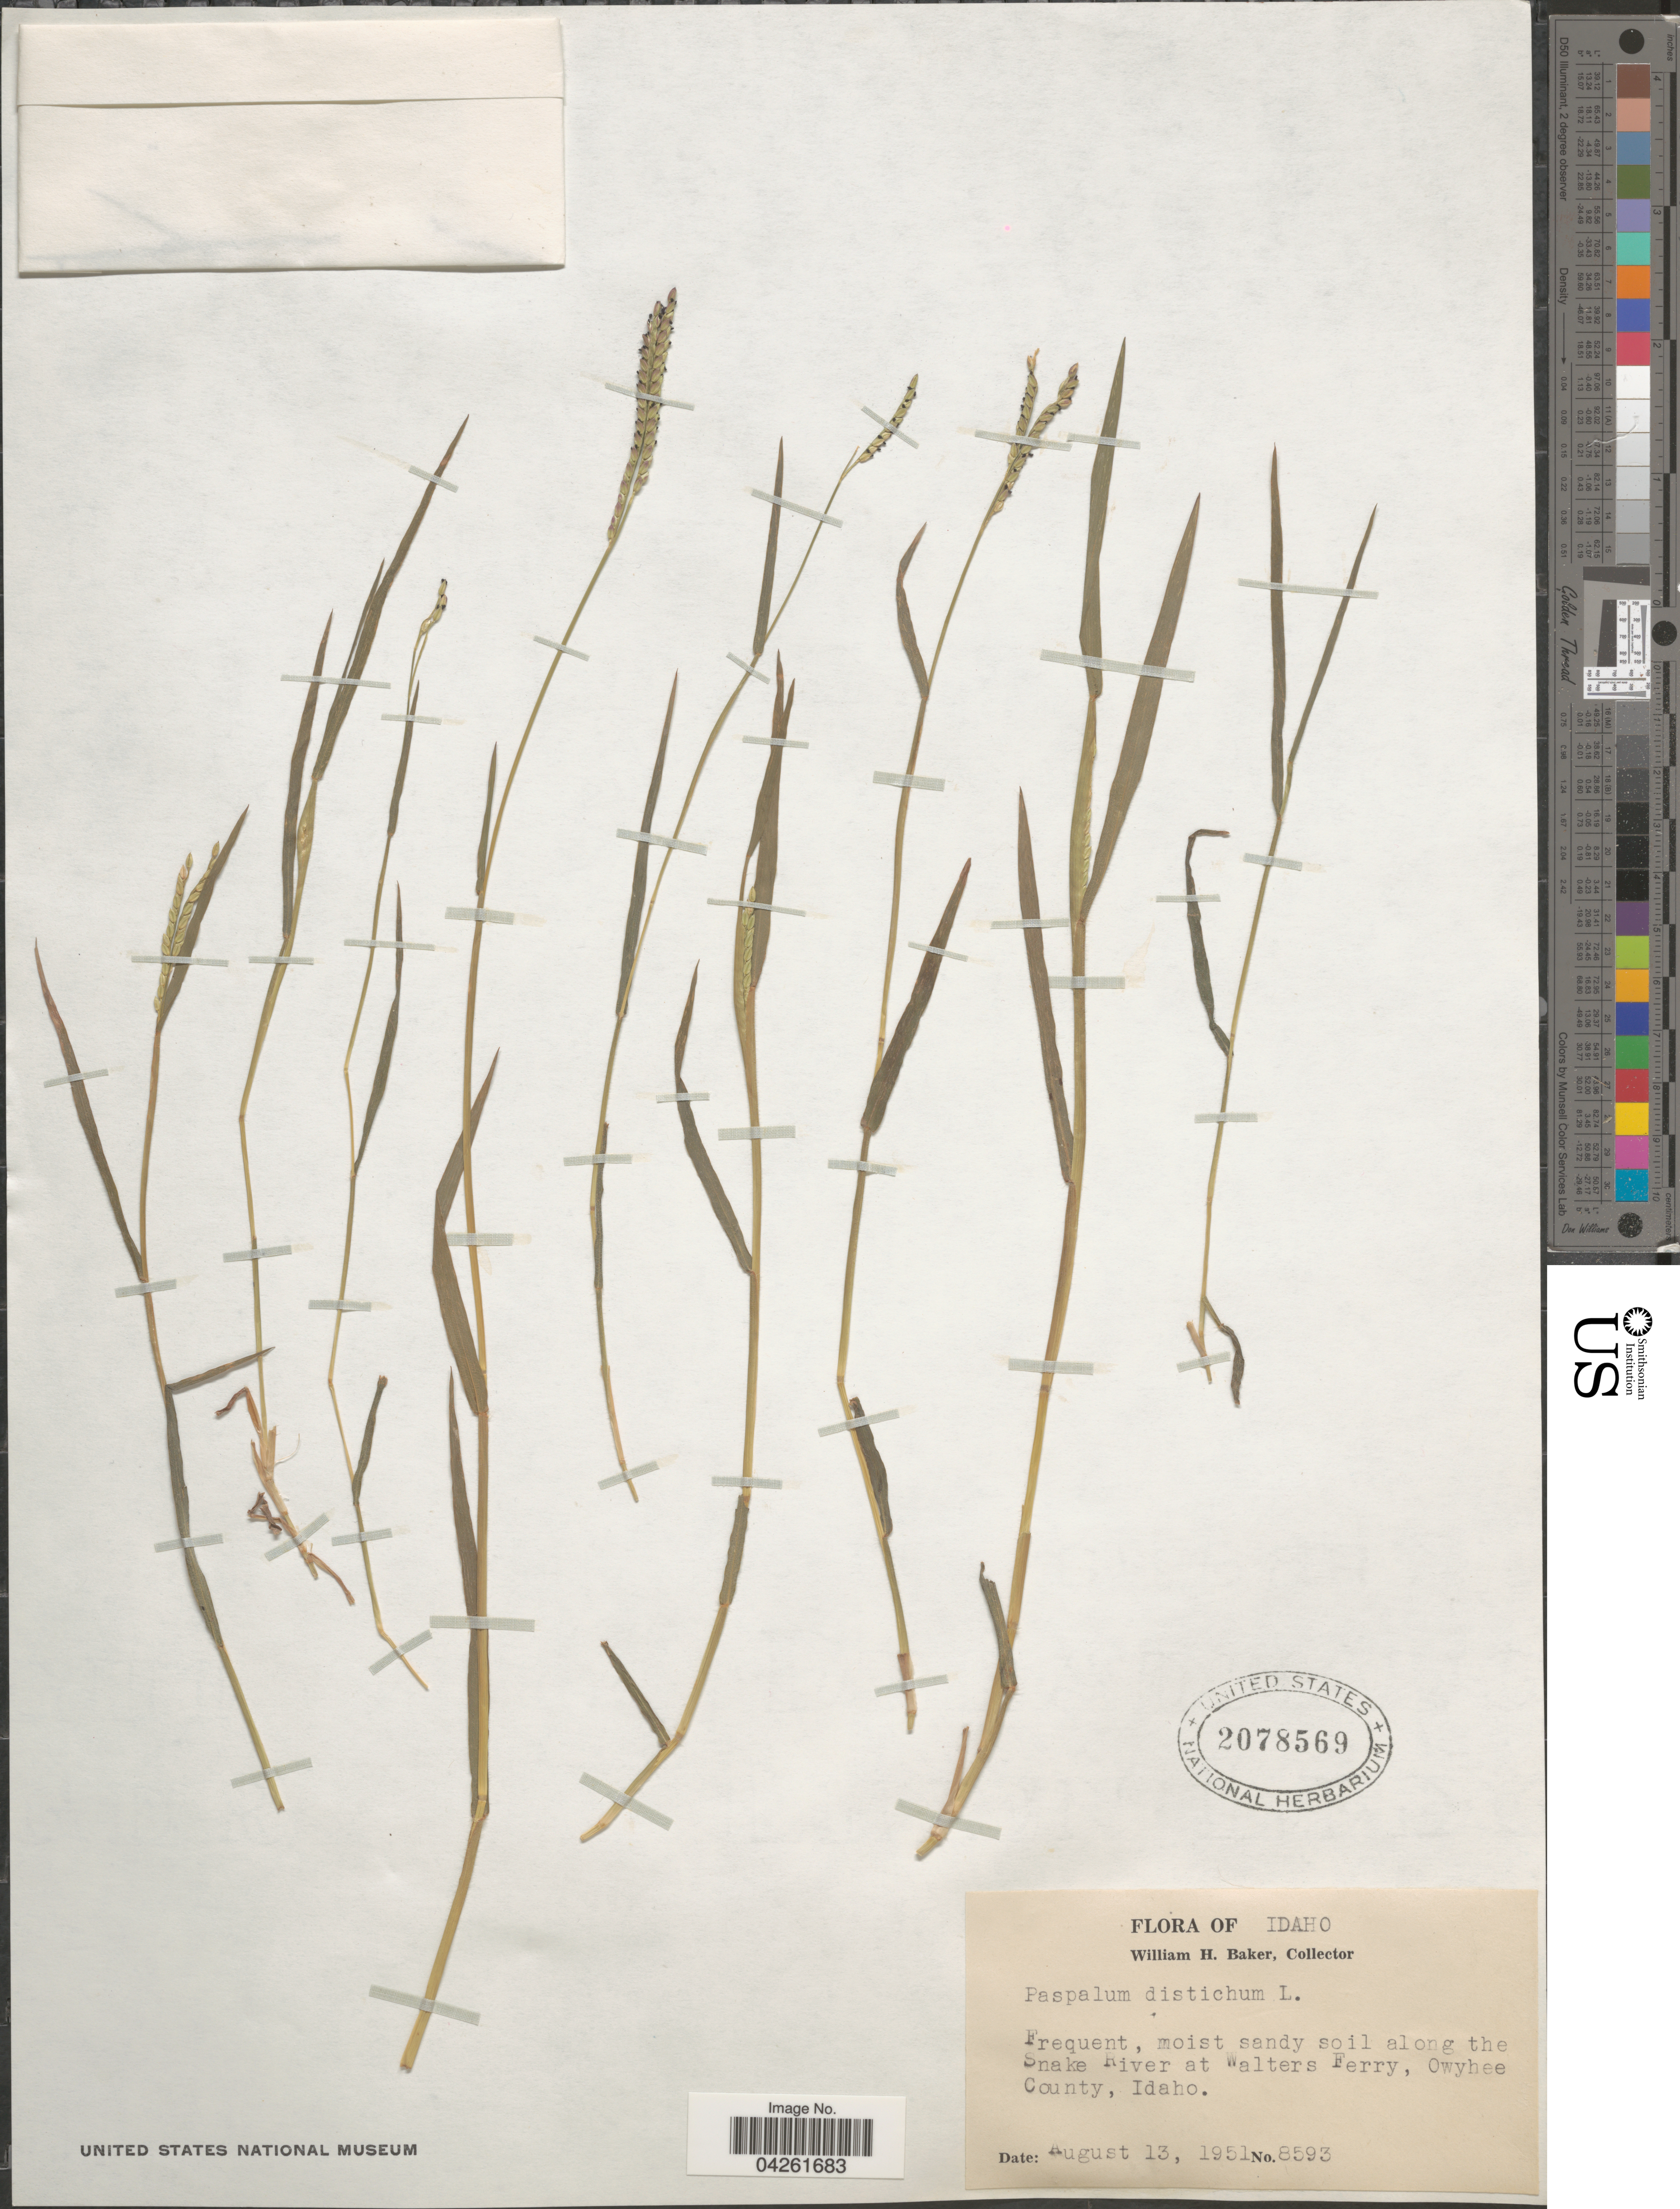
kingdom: Plantae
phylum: Tracheophyta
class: Liliopsida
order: Poales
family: Poaceae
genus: Paspalum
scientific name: Paspalum distichum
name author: L.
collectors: W. H. Baker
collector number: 8593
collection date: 1951-08-13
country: United States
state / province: Idaho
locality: Frequent, moist sandy soil along the Snake River at Walters Ferry, Owyhee County.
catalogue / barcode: US 2078569